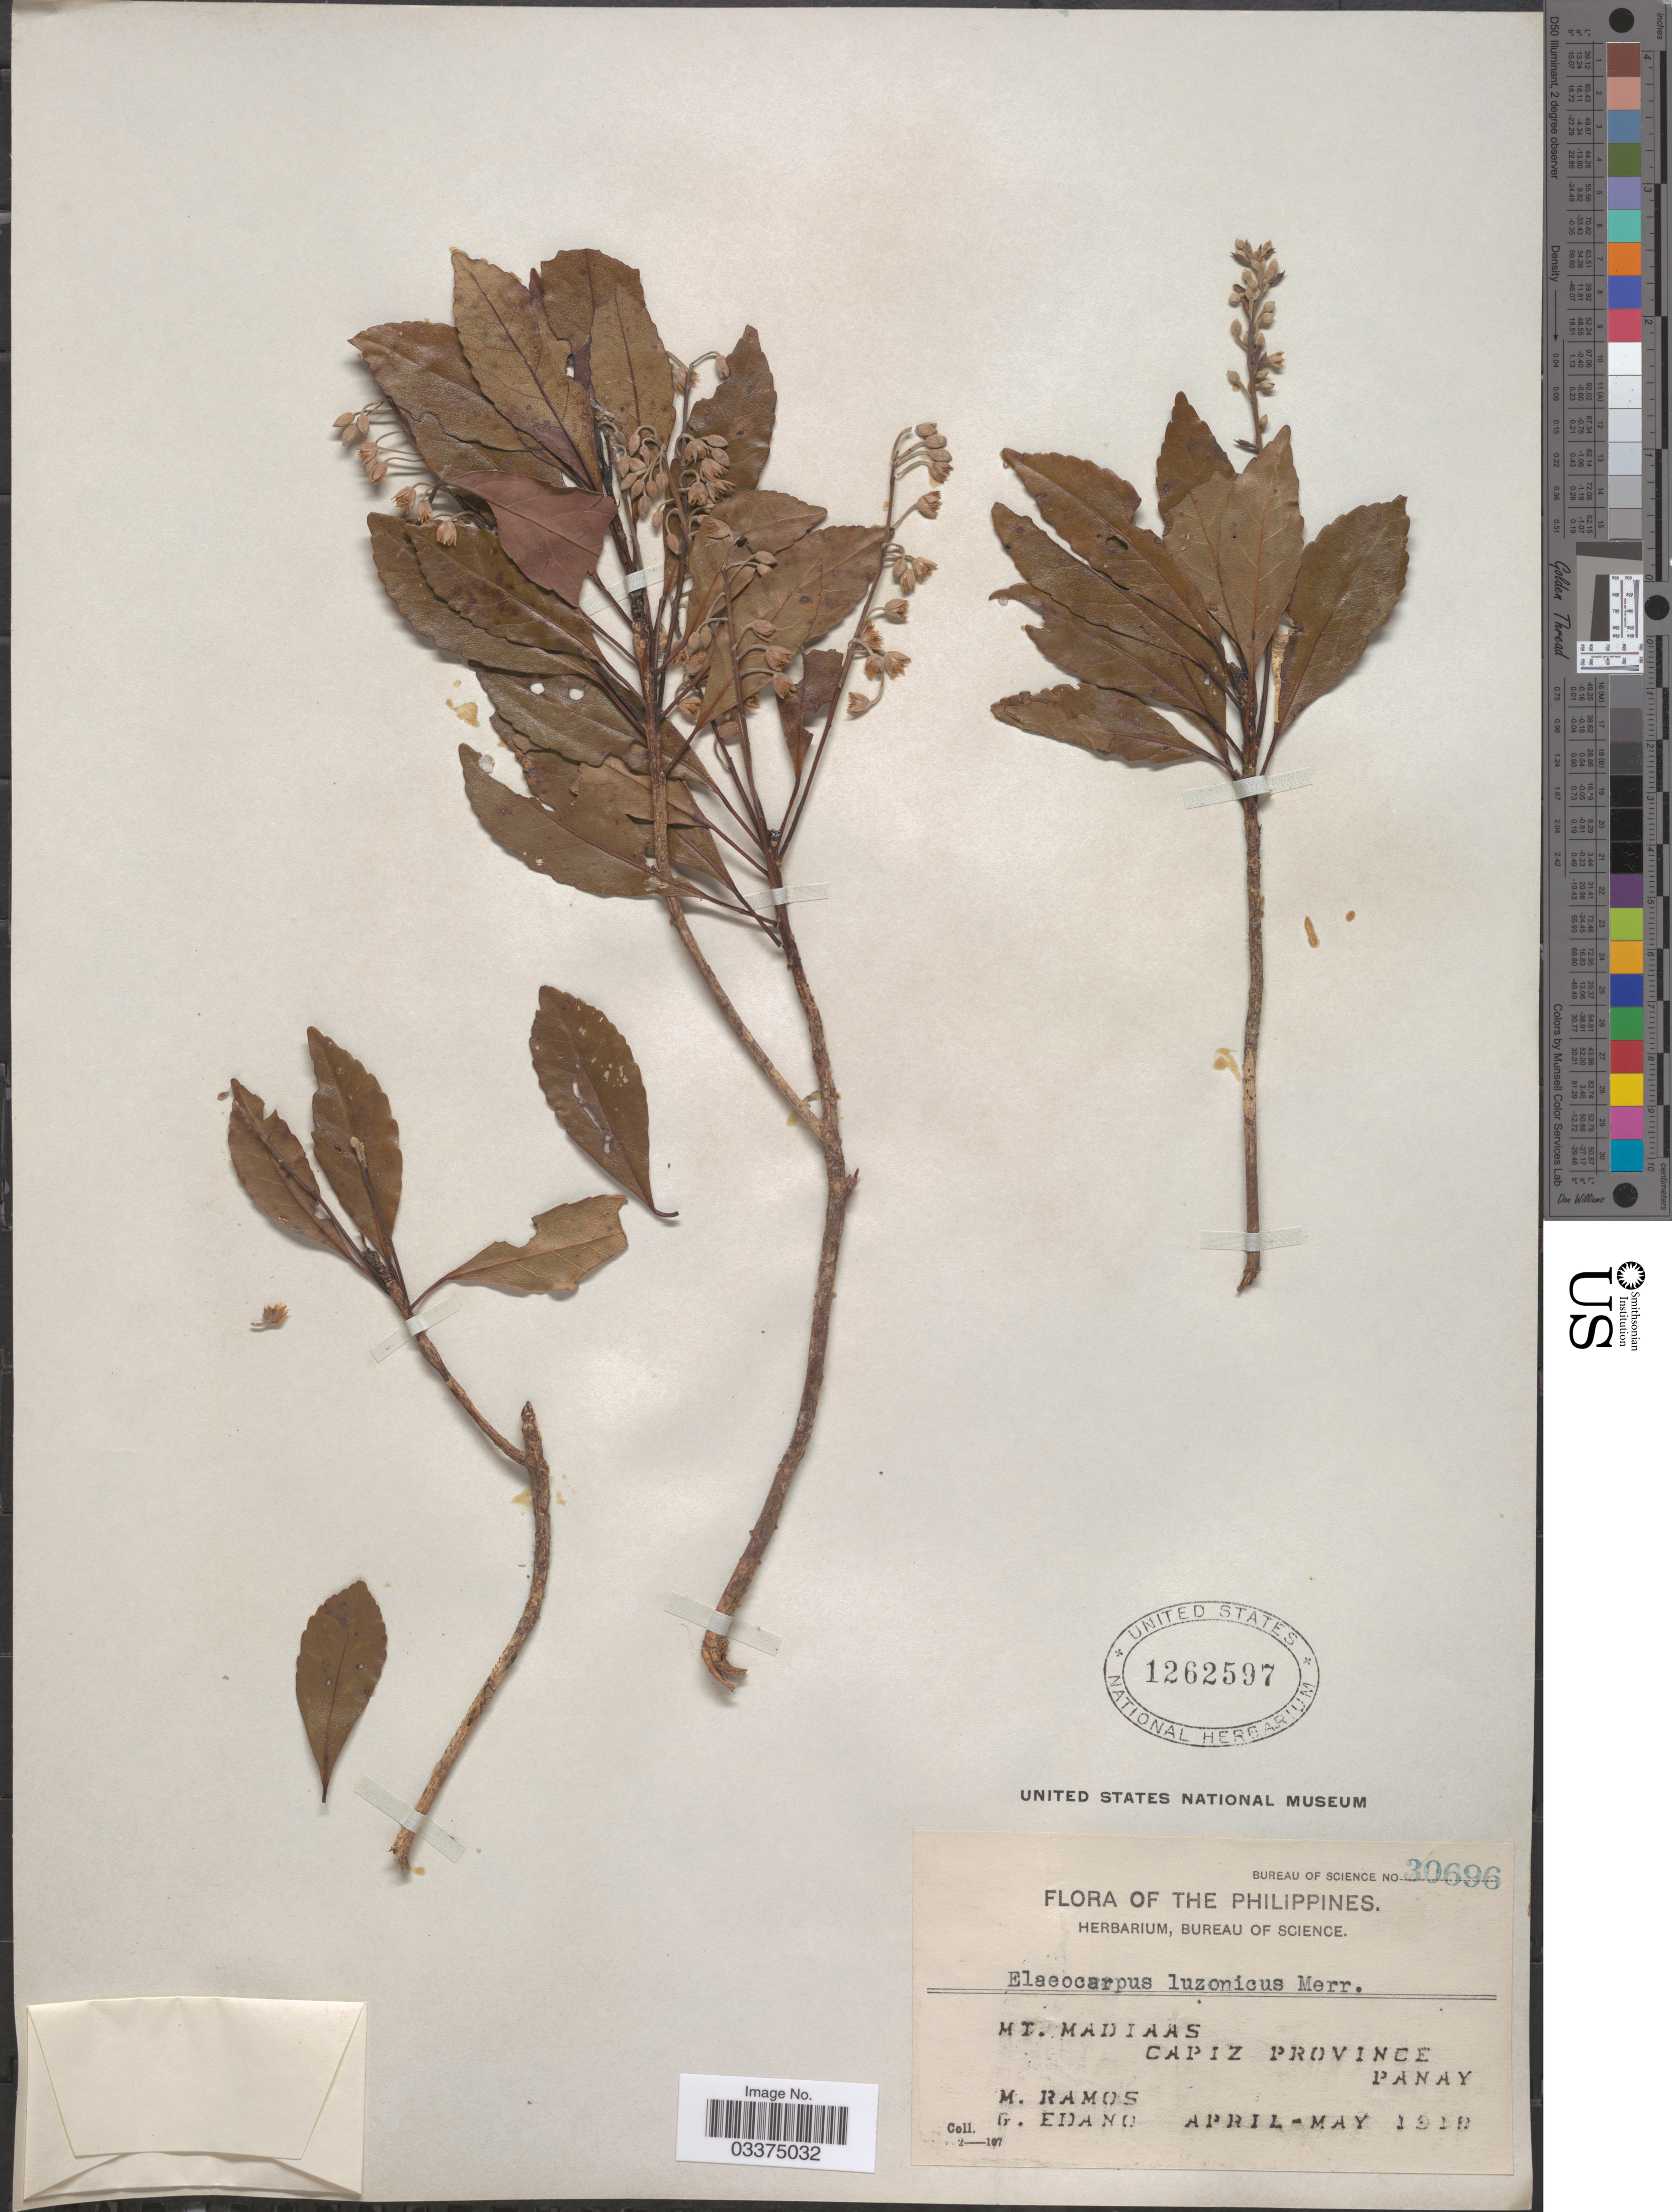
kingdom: Plantae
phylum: Tracheophyta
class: Magnoliopsida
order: Oxalidales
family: Elaeocarpaceae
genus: Elaeocarpus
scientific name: Elaeocarpus luzonicus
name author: Merr.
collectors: M. Ramos & G. Edaño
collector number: Bureau of Science 30696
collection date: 1912-04/1912-05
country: Philippines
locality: Mt. Madiaas, Capiz Province, Panay.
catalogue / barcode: US 1262597